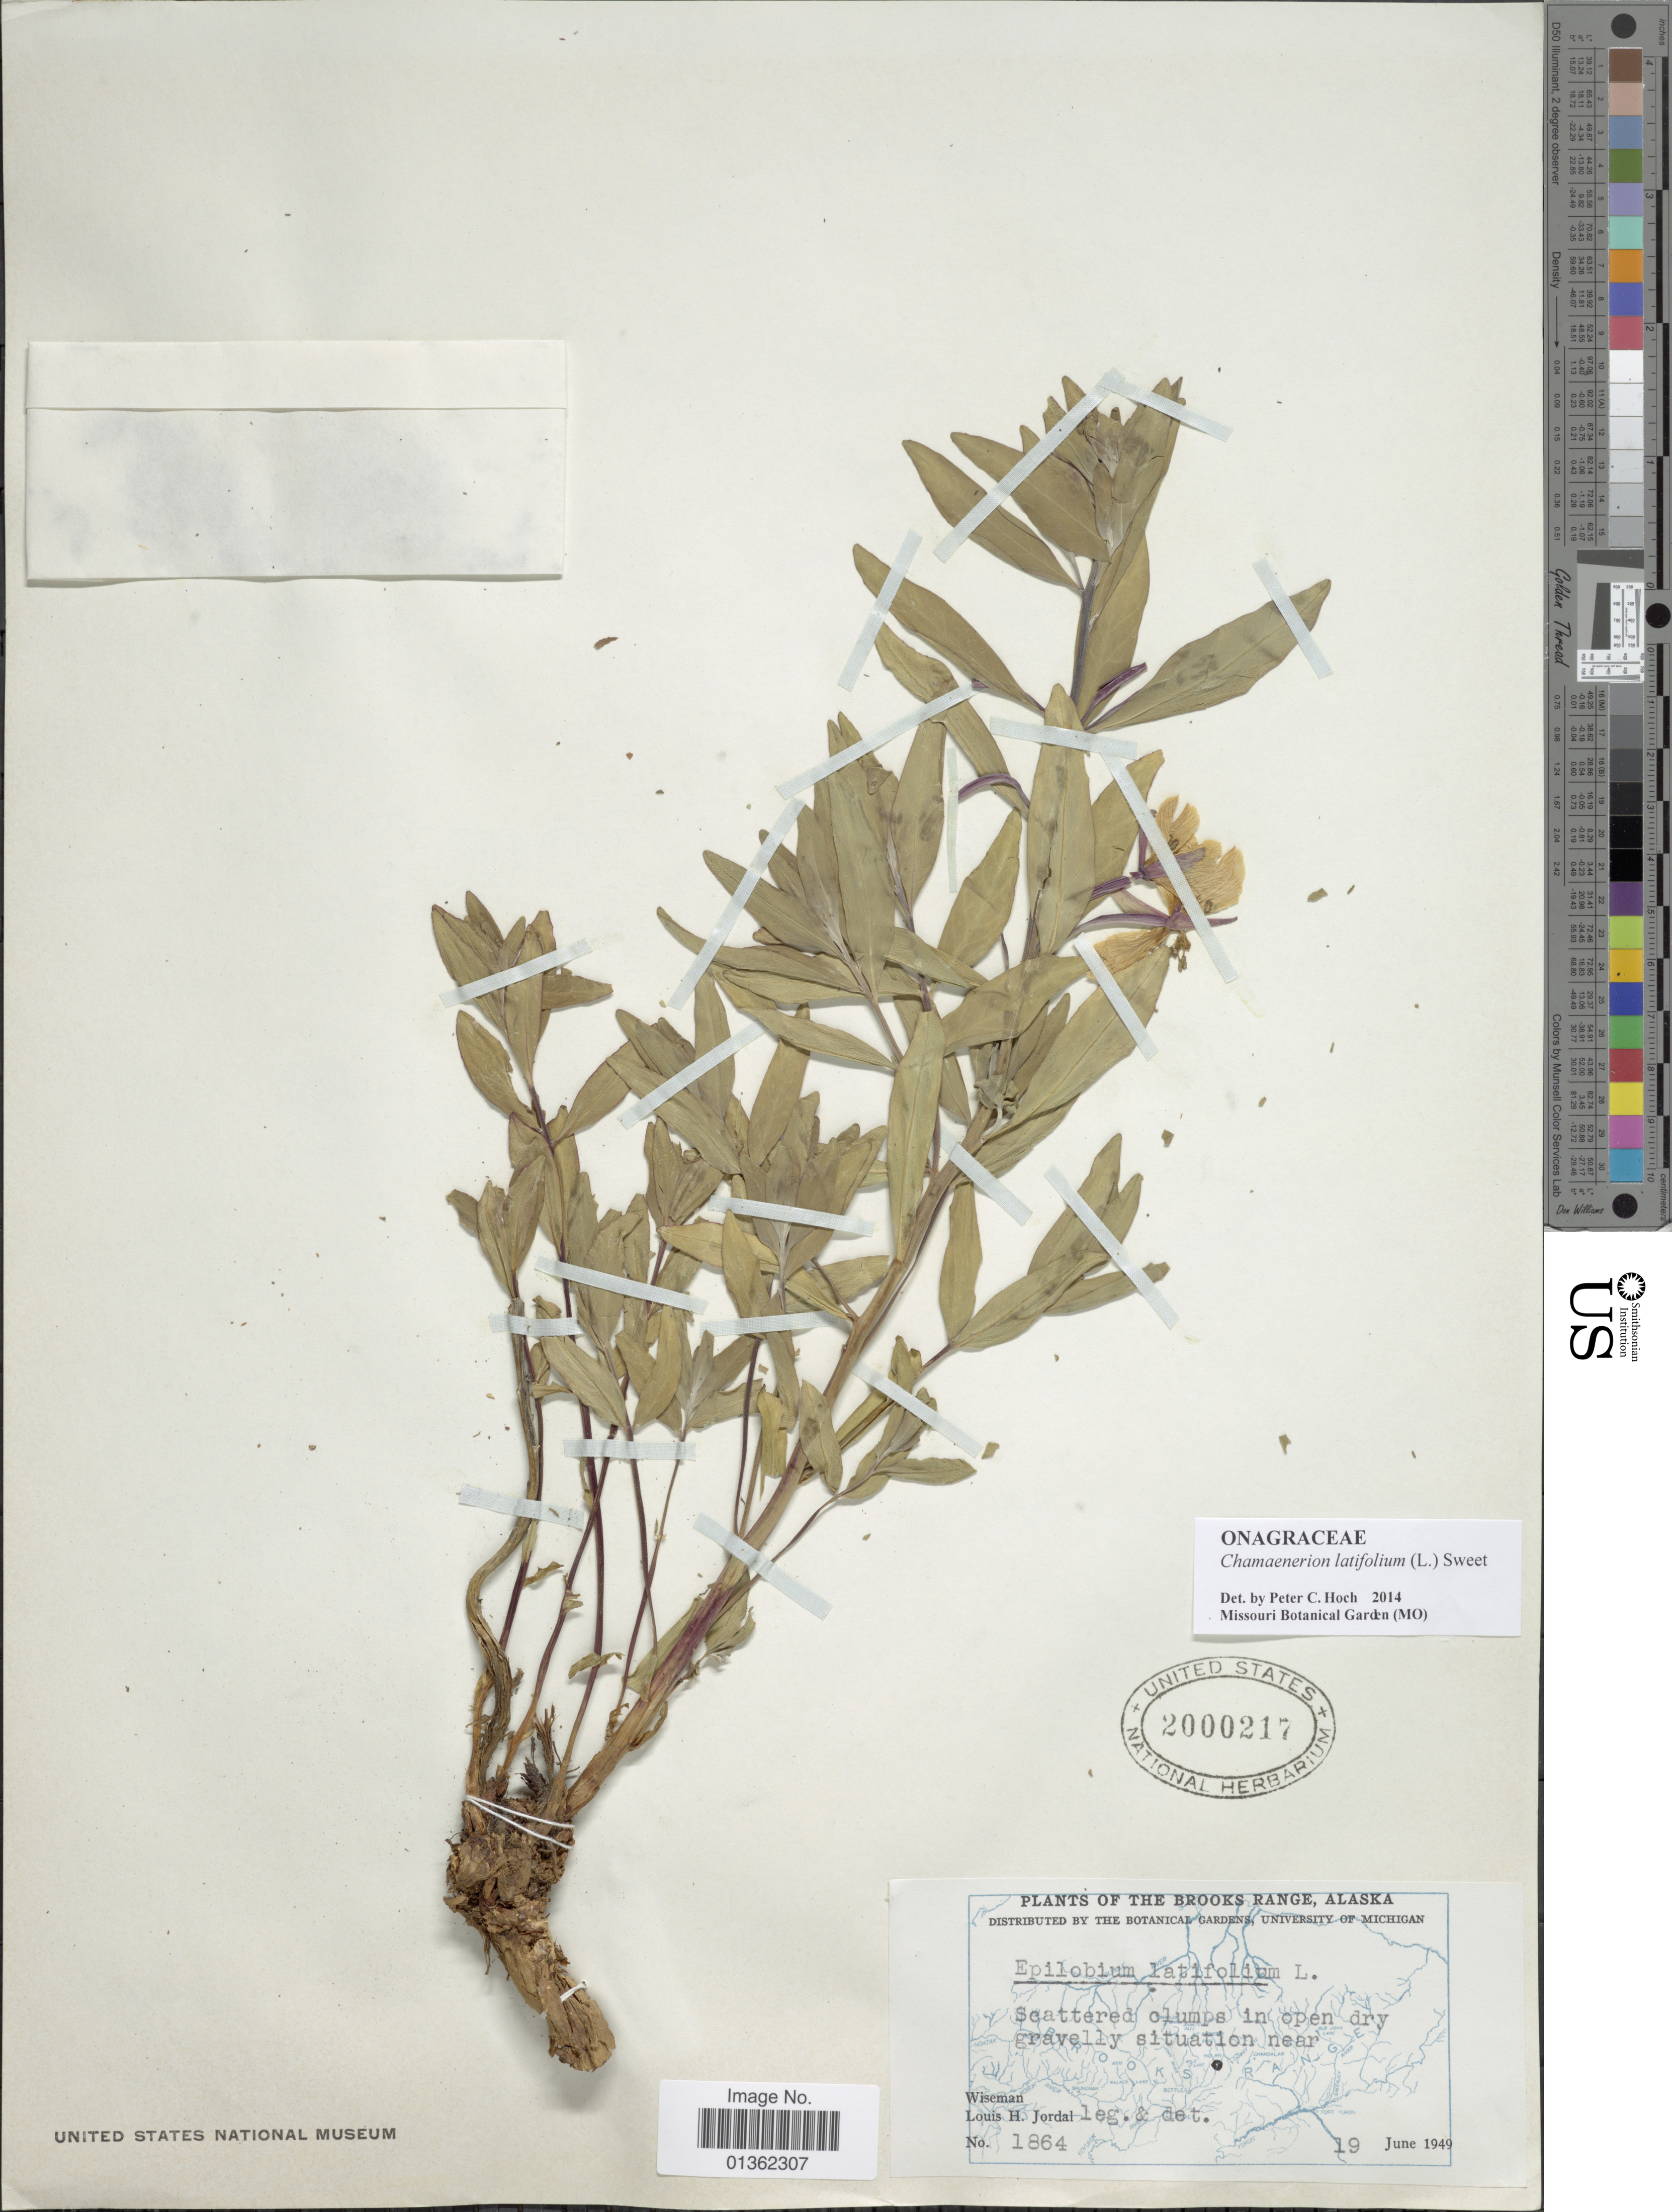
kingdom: Plantae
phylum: Tracheophyta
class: Magnoliopsida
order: Myrtales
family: Onagraceae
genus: Chamaenerion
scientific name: Chamaenerion latifolium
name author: (L.) Th. Fr. & Lange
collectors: L. Jordal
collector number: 1864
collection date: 1949-06-19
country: United States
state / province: Alaska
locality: Brooks Range. Wiseman.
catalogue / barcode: US 2000217